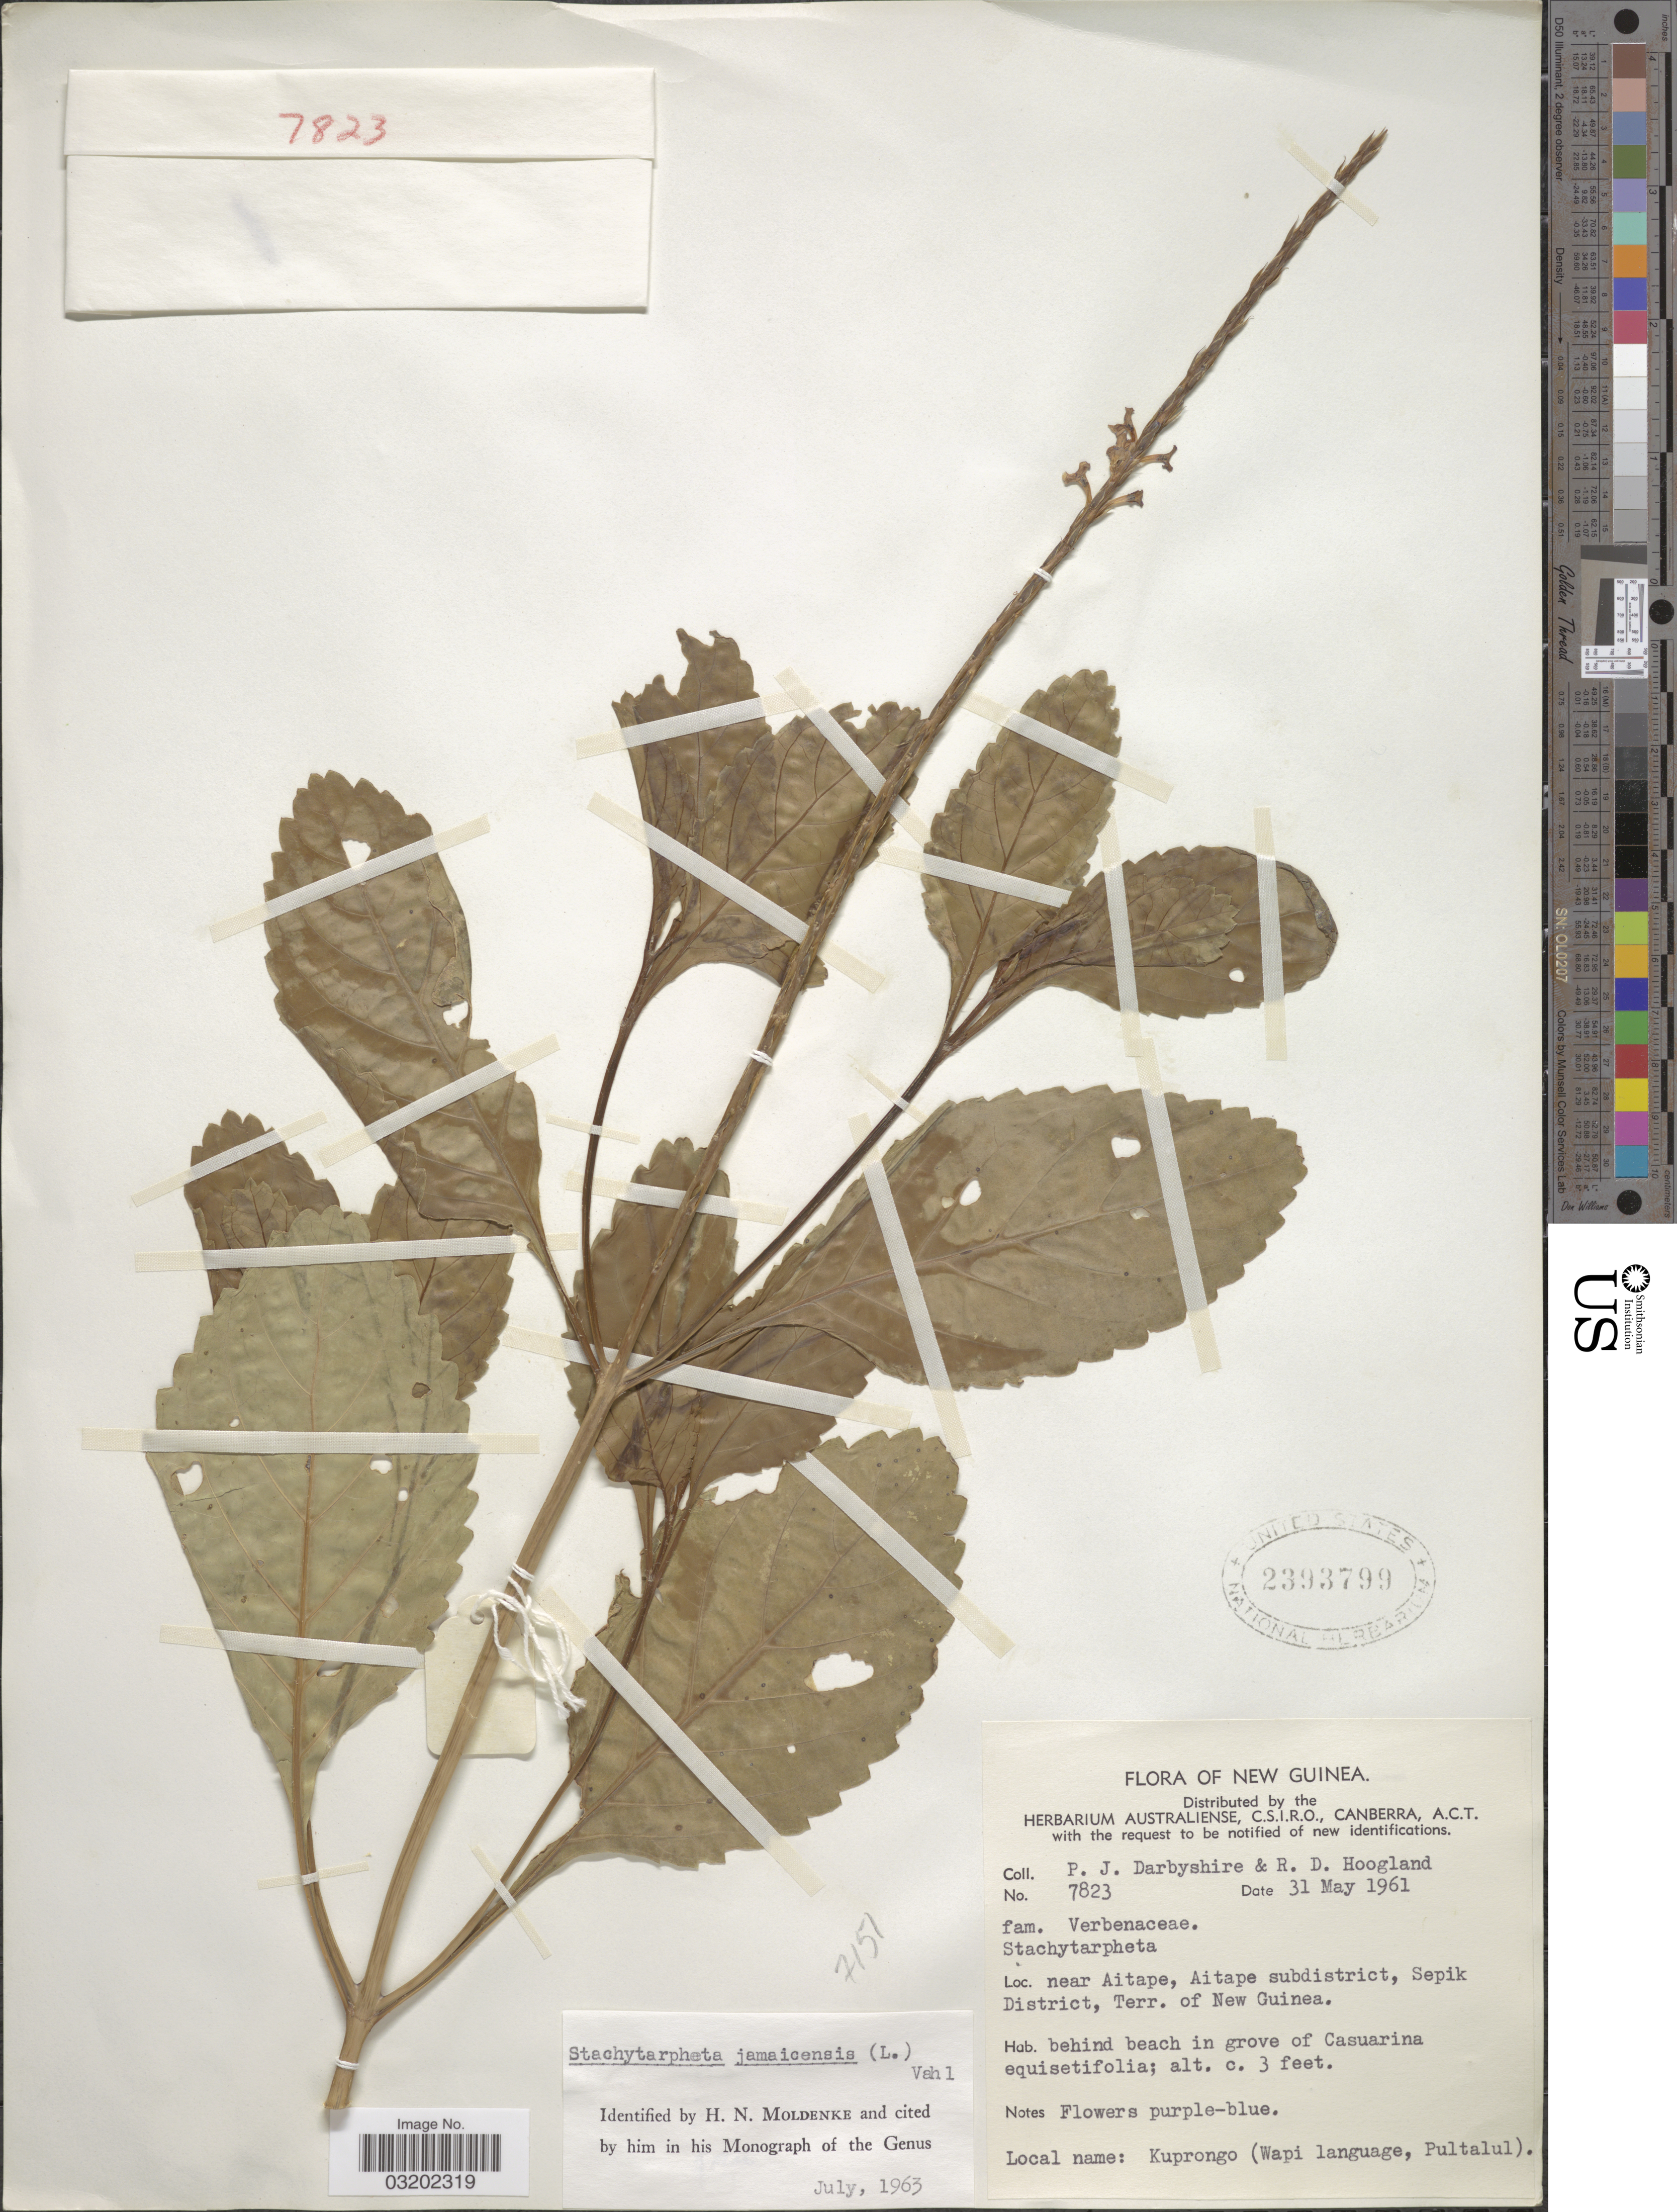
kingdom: Plantae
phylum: Tracheophyta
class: Magnoliopsida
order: Lamiales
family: Verbenaceae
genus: Stachytarpheta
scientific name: Stachytarpheta jamaicensis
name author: (L.) Vahl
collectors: P. Darbyshire & R. D. Hoogland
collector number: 7823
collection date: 1961-05-31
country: Papua New Guinea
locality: New Guinea. near Aitape, Aitape subdistrict, Sepik District, Terr. of New Guinea.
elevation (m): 1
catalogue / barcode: US 2393799